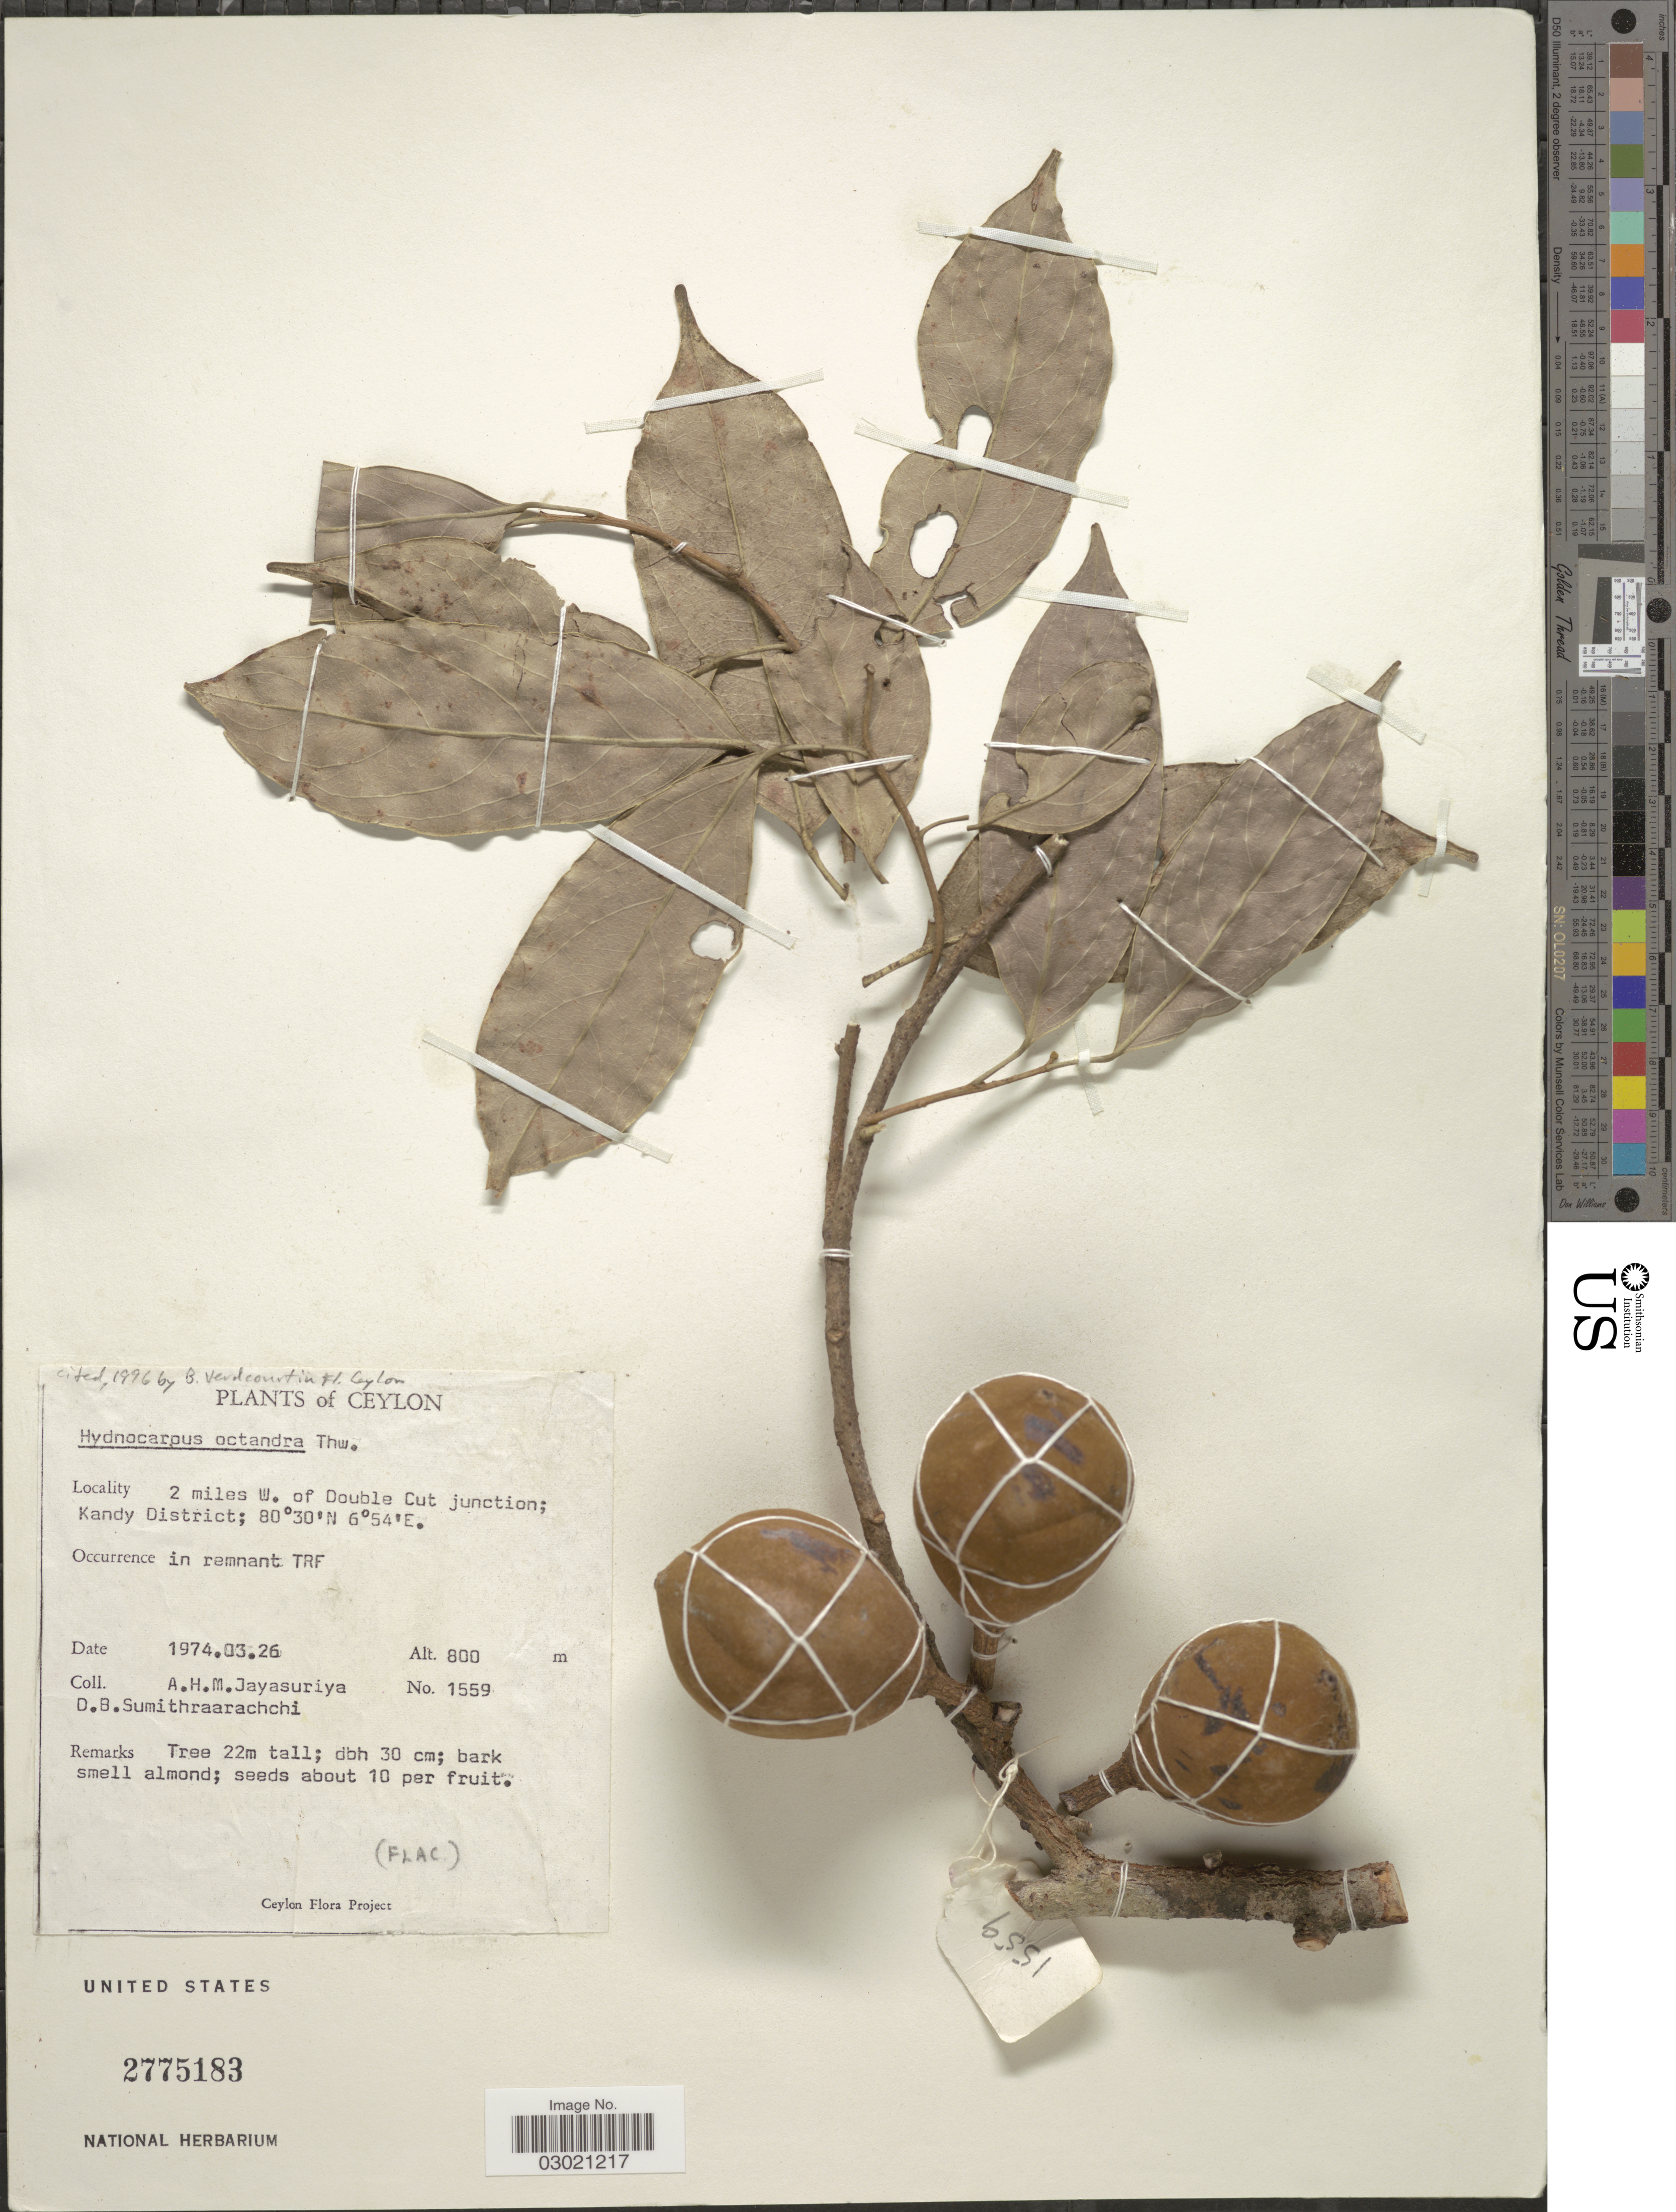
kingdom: Plantae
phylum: Tracheophyta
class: Magnoliopsida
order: Malpighiales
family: Achariaceae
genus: Hydnocarpus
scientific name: Hydnocarpus octandrus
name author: Thwaites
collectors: A. Jayasuriya & D. B. Sumithraarachchi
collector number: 1559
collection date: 1974-03-26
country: Sri Lanka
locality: Ceylon, 2 miles W. of Double Cut junction; Kandy District.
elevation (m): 800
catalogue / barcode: US 2775183